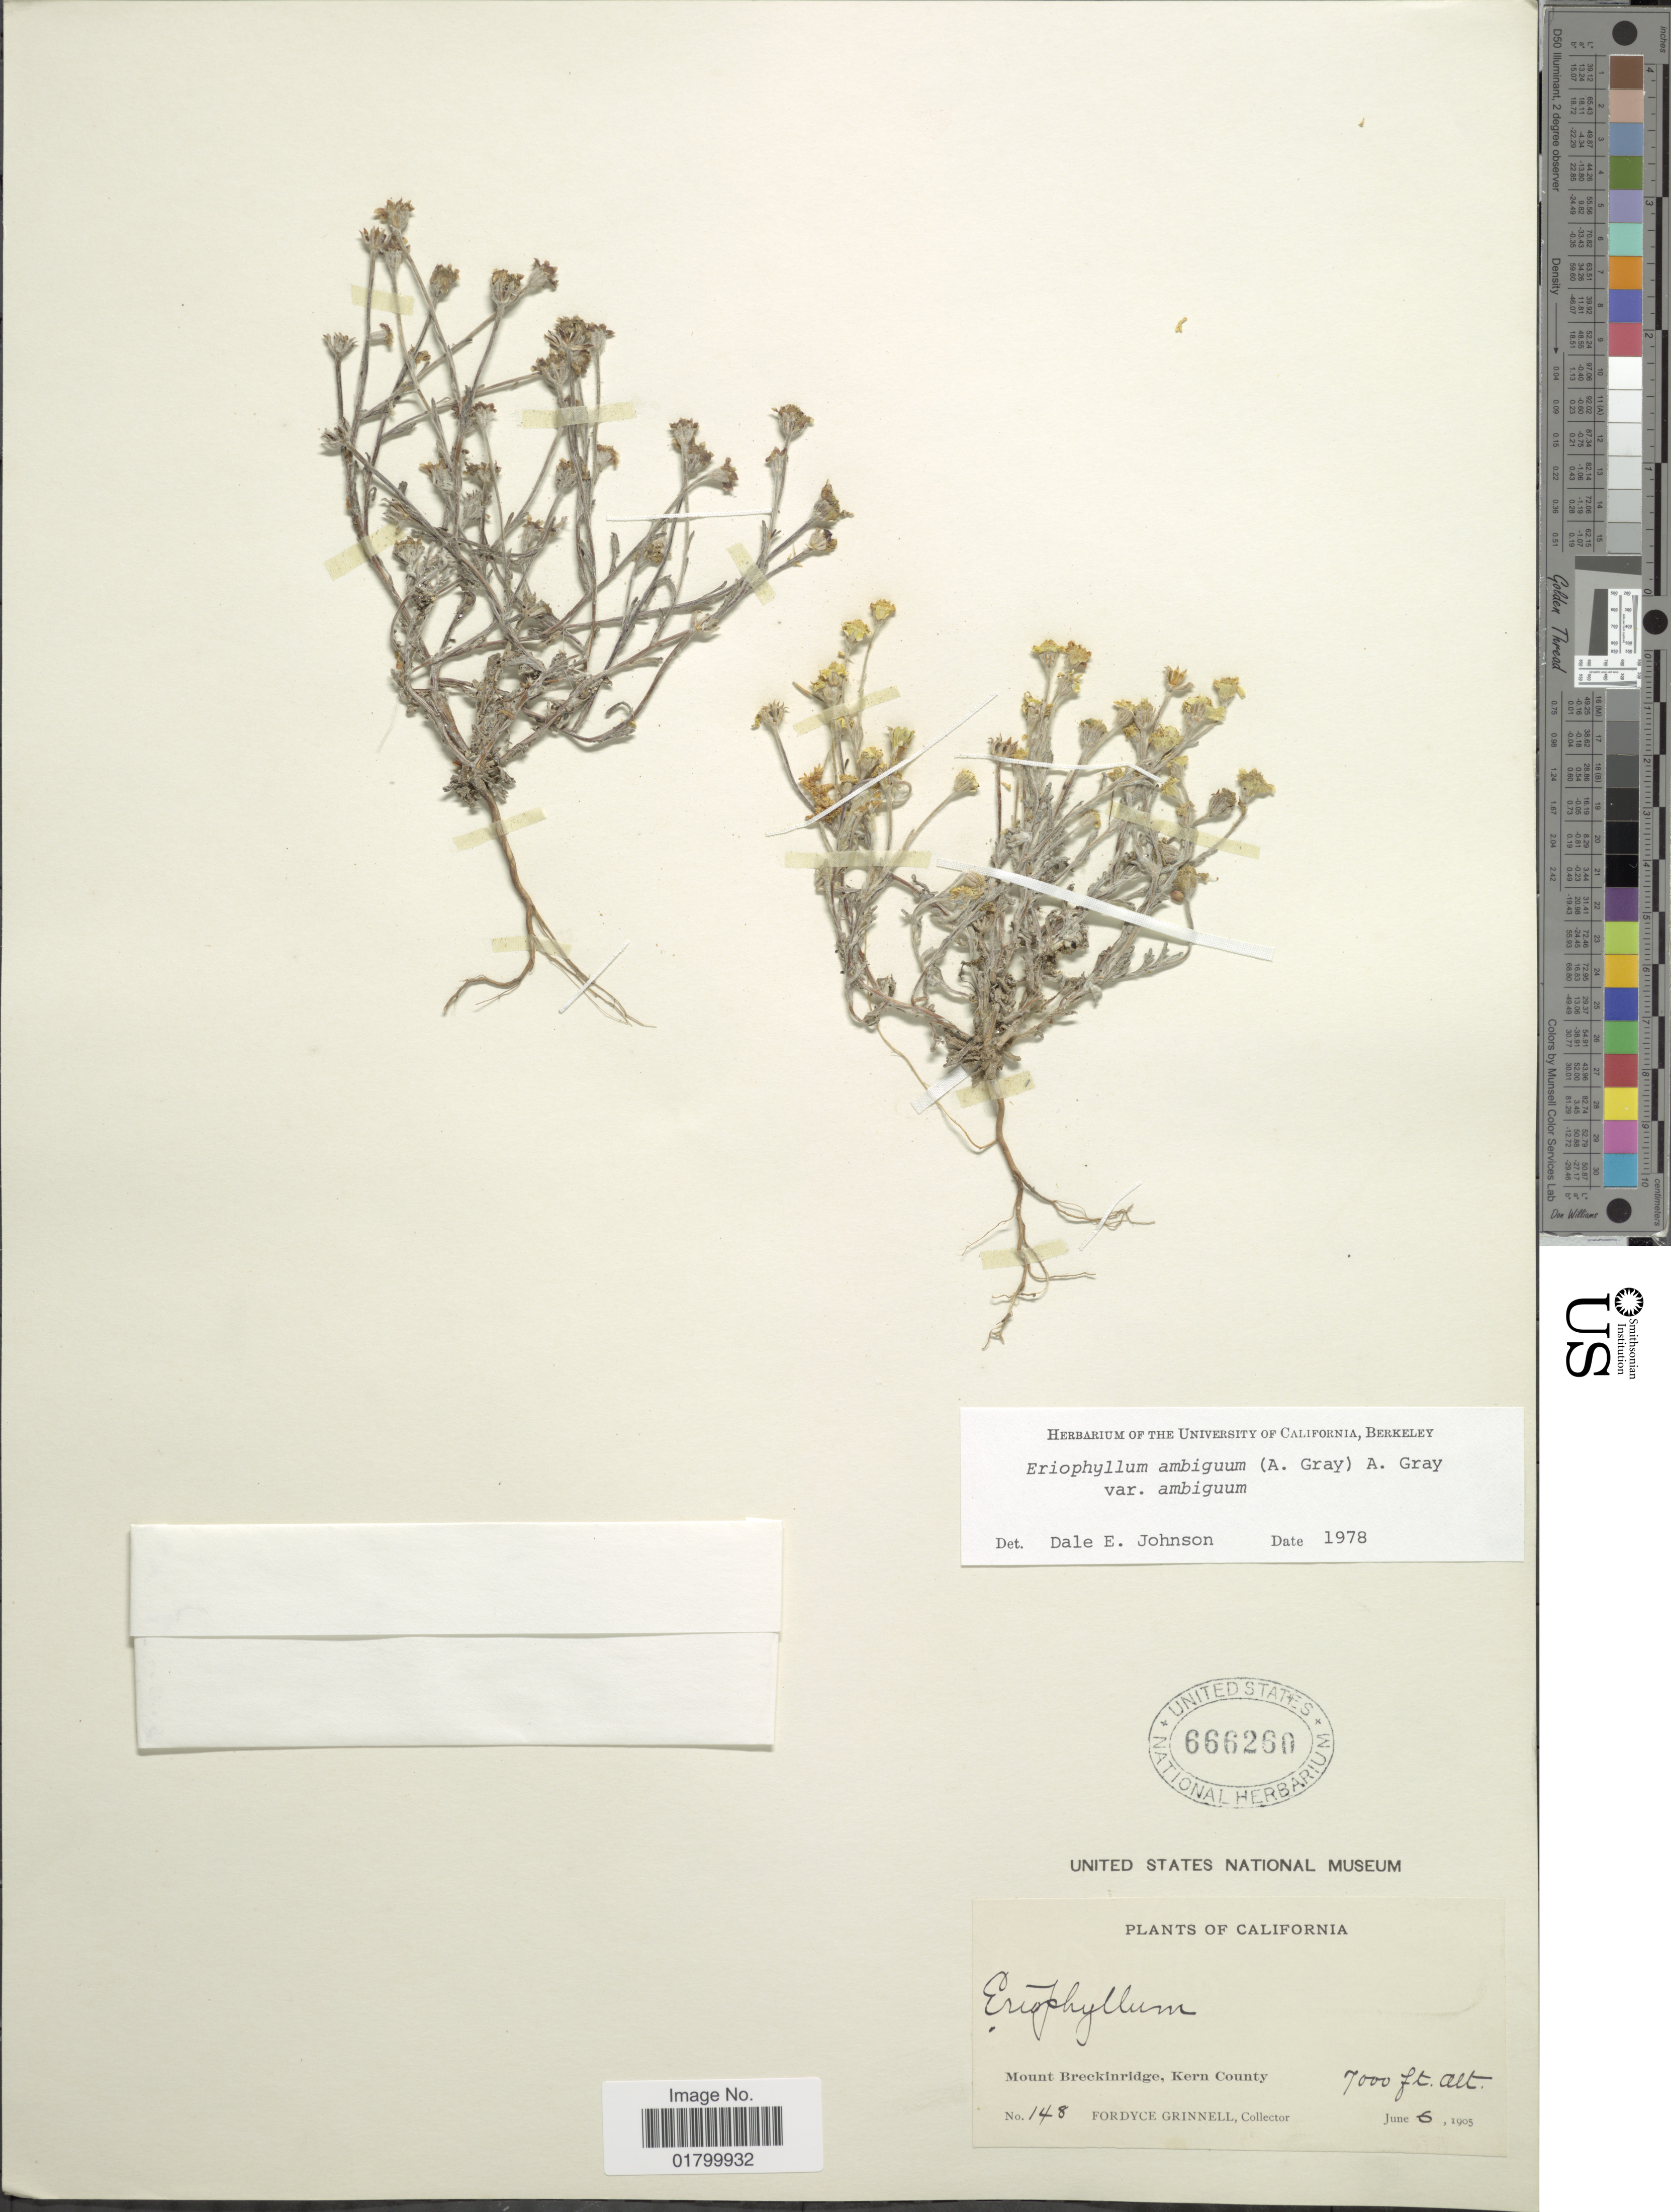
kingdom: Plantae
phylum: Tracheophyta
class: Magnoliopsida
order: Asterales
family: Asteraceae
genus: Eriophyllum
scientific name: Eriophyllum ambiguum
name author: (A. Gray) A. Gray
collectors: F. Grinnell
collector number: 148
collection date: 1905-06-06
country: United States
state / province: California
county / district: Kern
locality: MOunt Breckinridge, Kern County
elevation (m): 2134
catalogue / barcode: US 666260